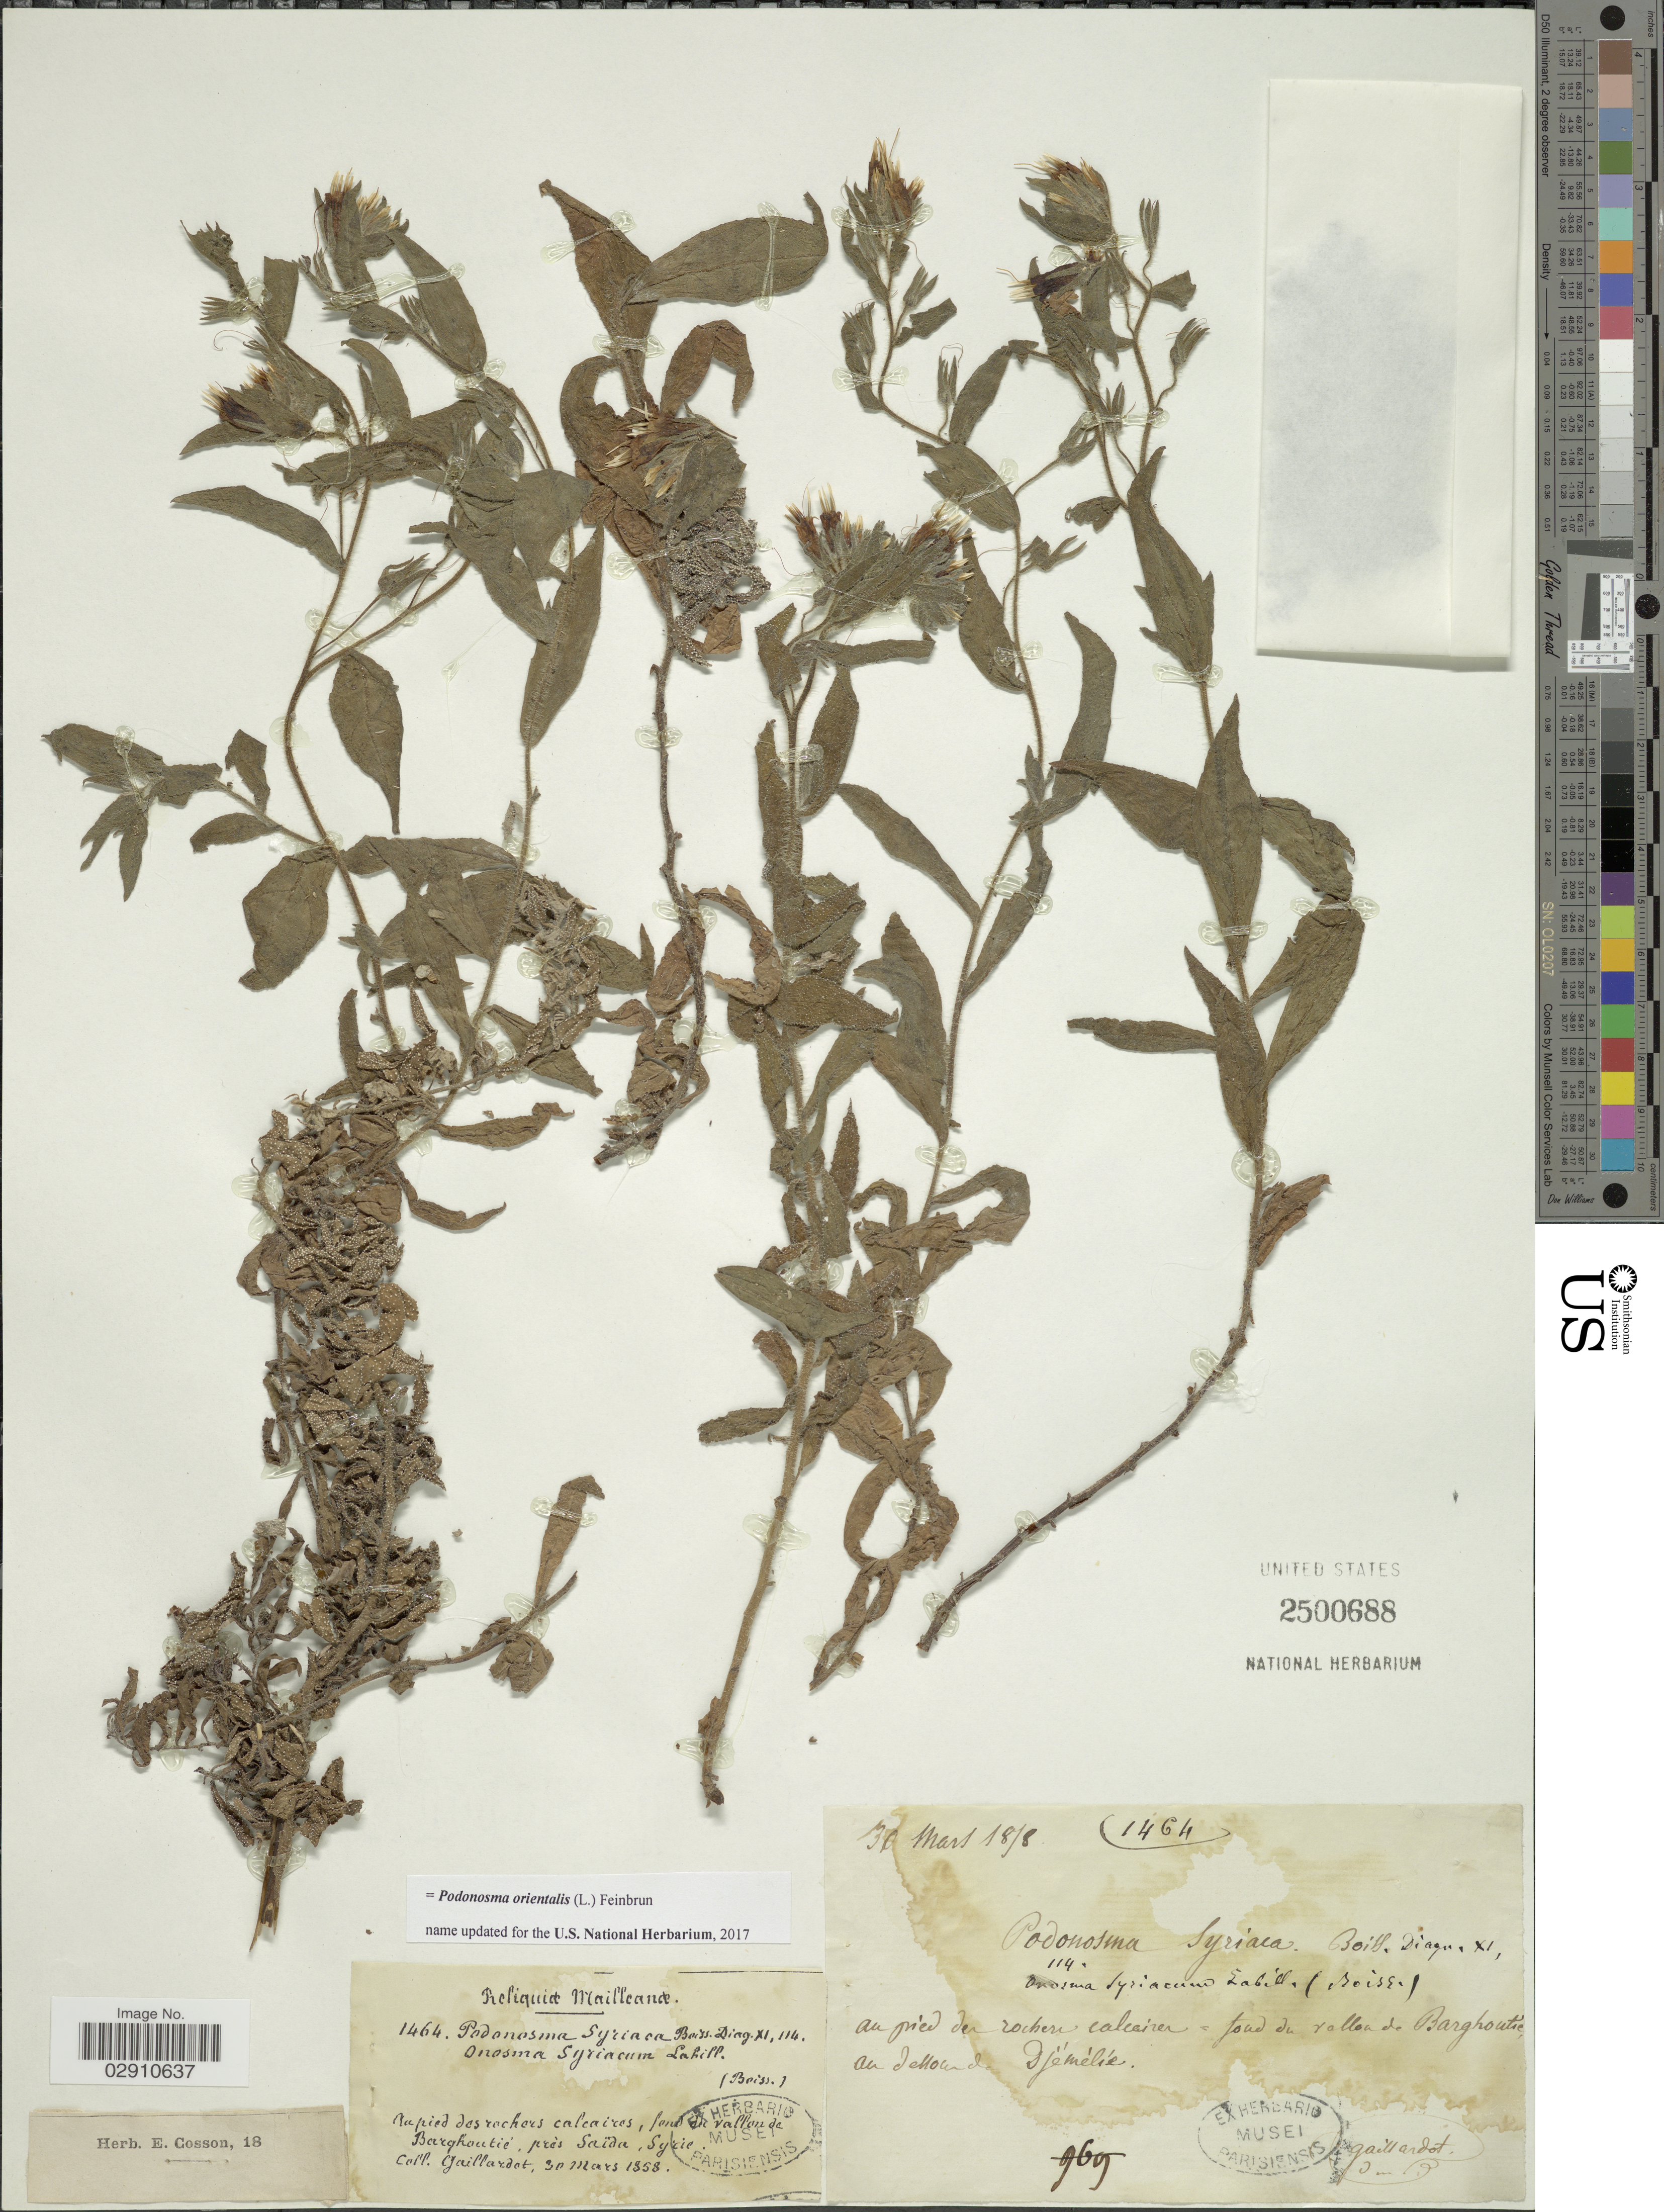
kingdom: Plantae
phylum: Tracheophyta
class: Magnoliopsida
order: Boraginales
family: Boraginaceae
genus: Podonosma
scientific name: Podonosma orientalis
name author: (L.) Feinbrun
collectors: Gaillardot, --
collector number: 1464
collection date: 1858-03-30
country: Algeria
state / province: Saïda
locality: Rupied des rochers calcaires, fond [illegible text] vallon de Barghoutié, près Saïda.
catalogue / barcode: US 2500688